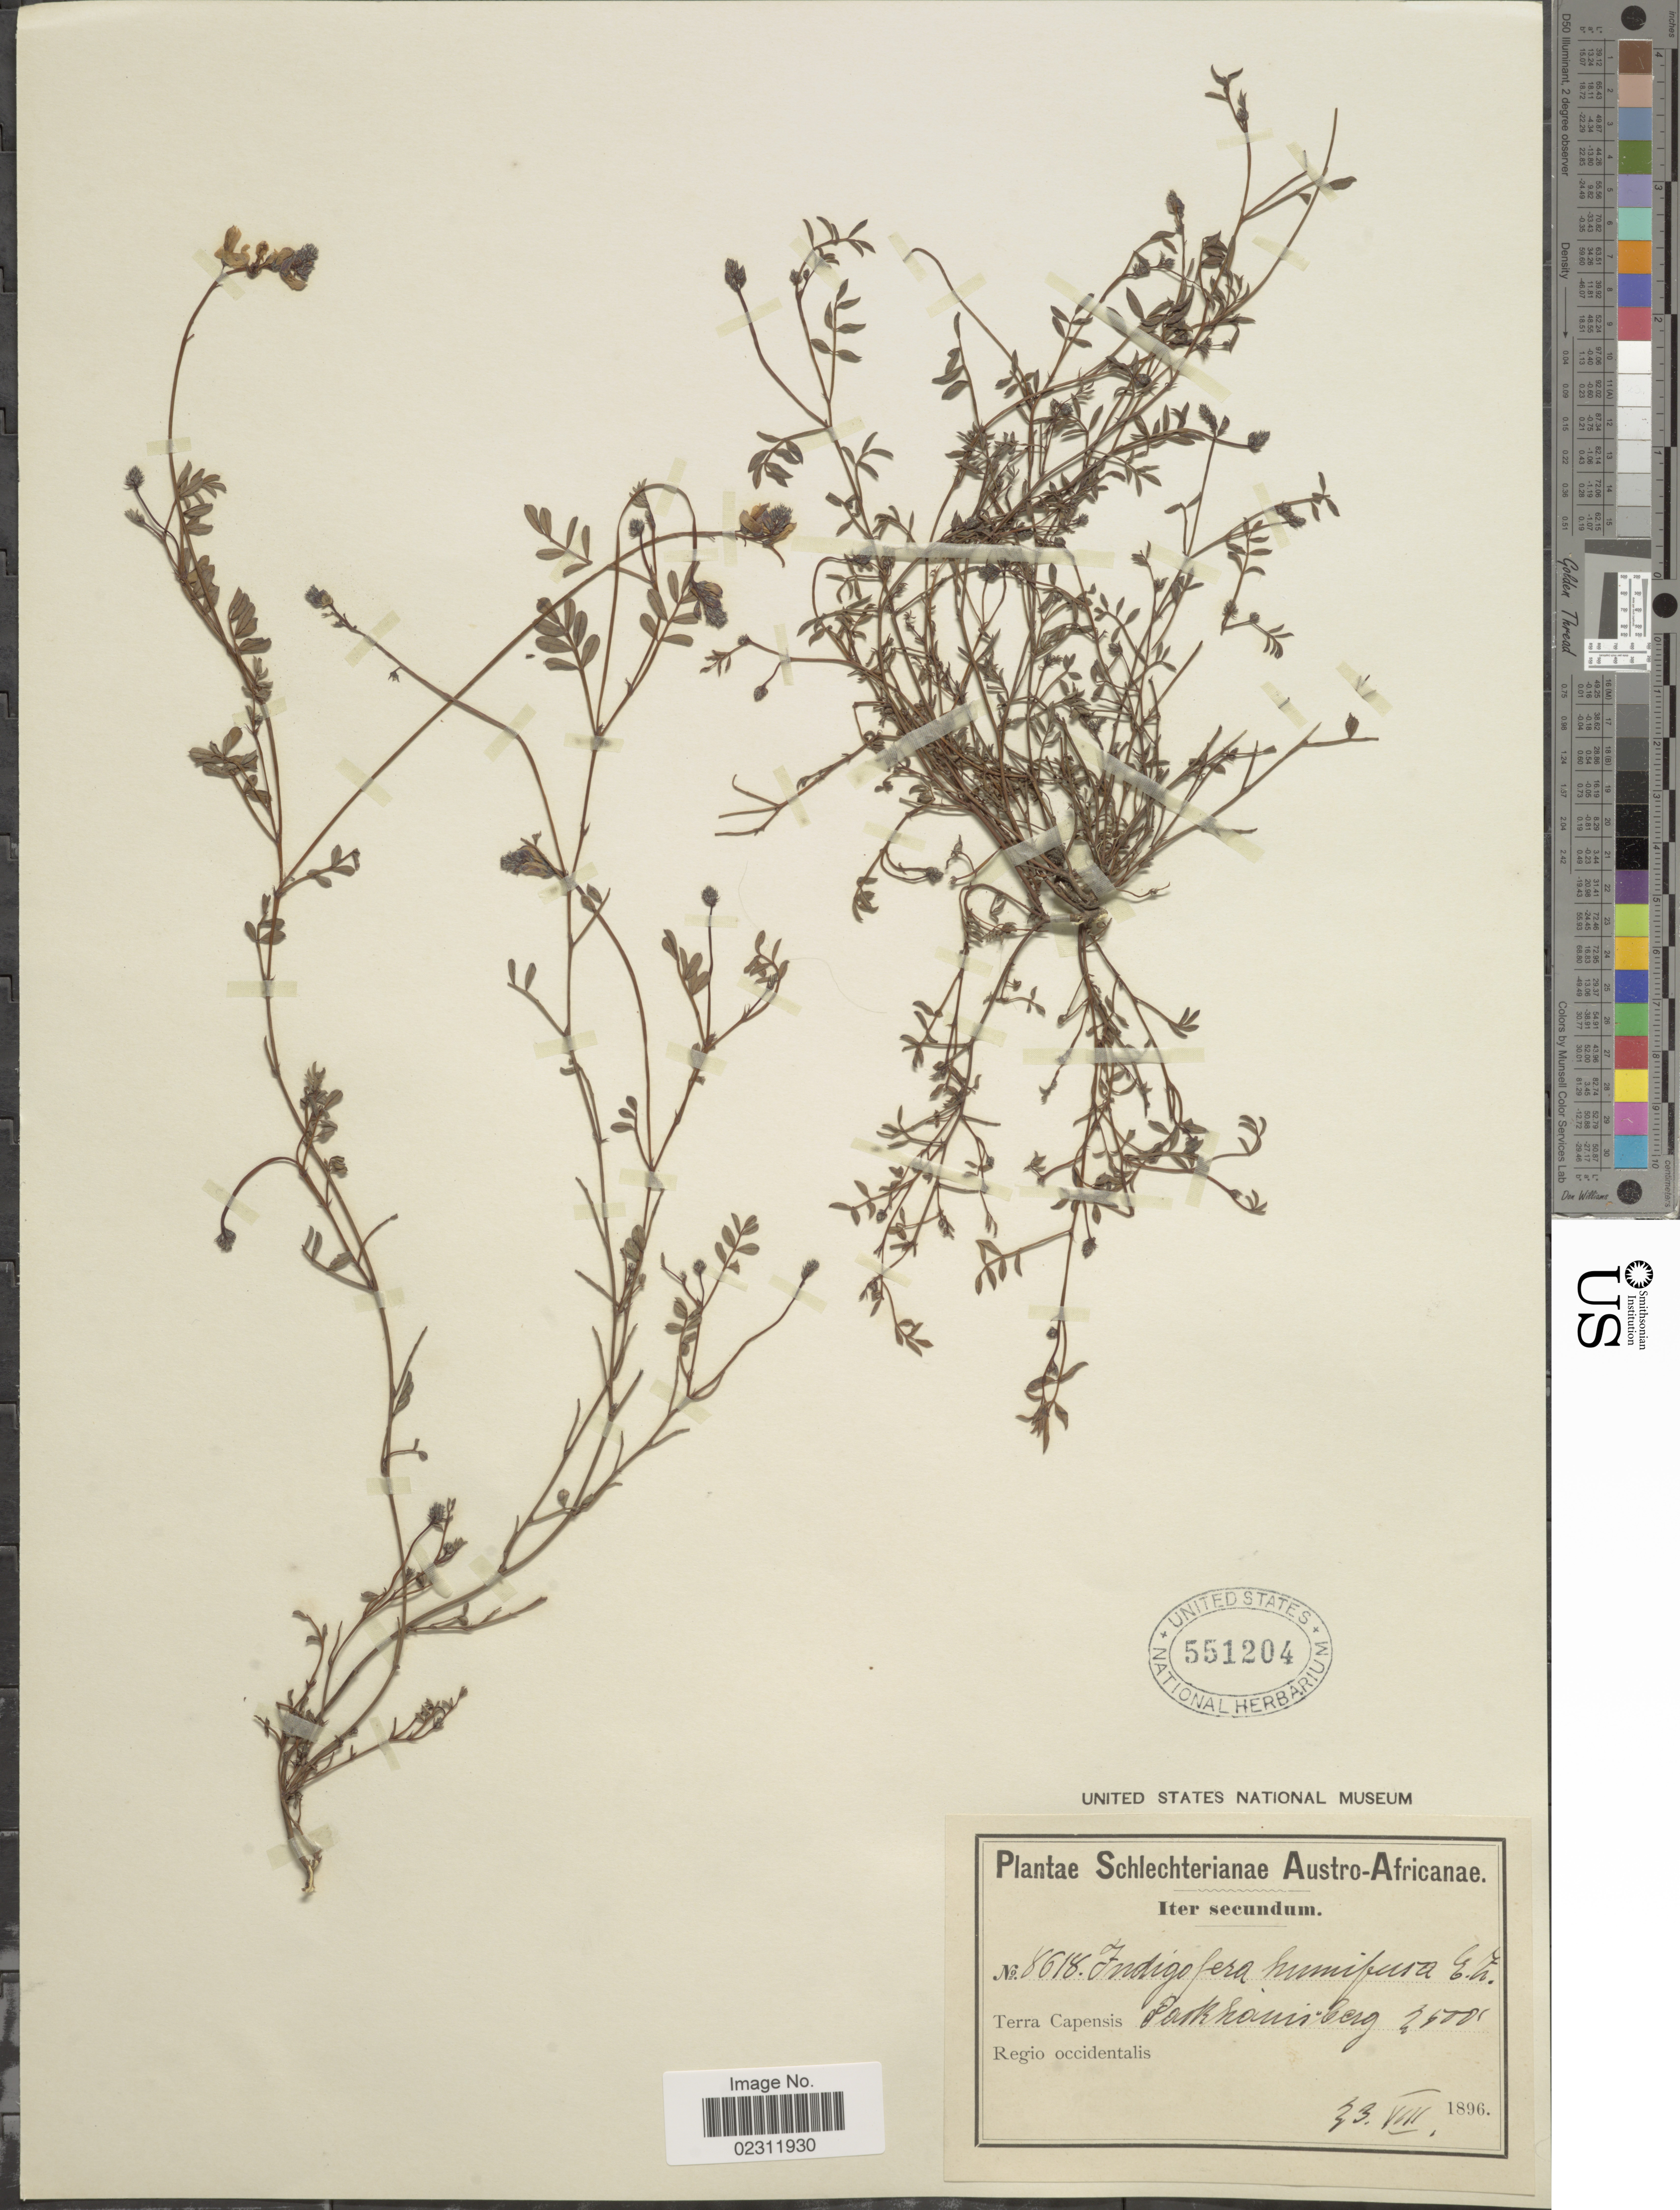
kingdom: Plantae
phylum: Tracheophyta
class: Magnoliopsida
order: Fabales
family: Fabaceae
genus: Indigofera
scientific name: Indigofera humifusa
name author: Eckl. & Zeyh.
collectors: Schlechter, --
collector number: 8618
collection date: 1896-08-23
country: South Africa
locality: Austro-Africanae, Pakhuisberg.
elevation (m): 762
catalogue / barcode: US 551204